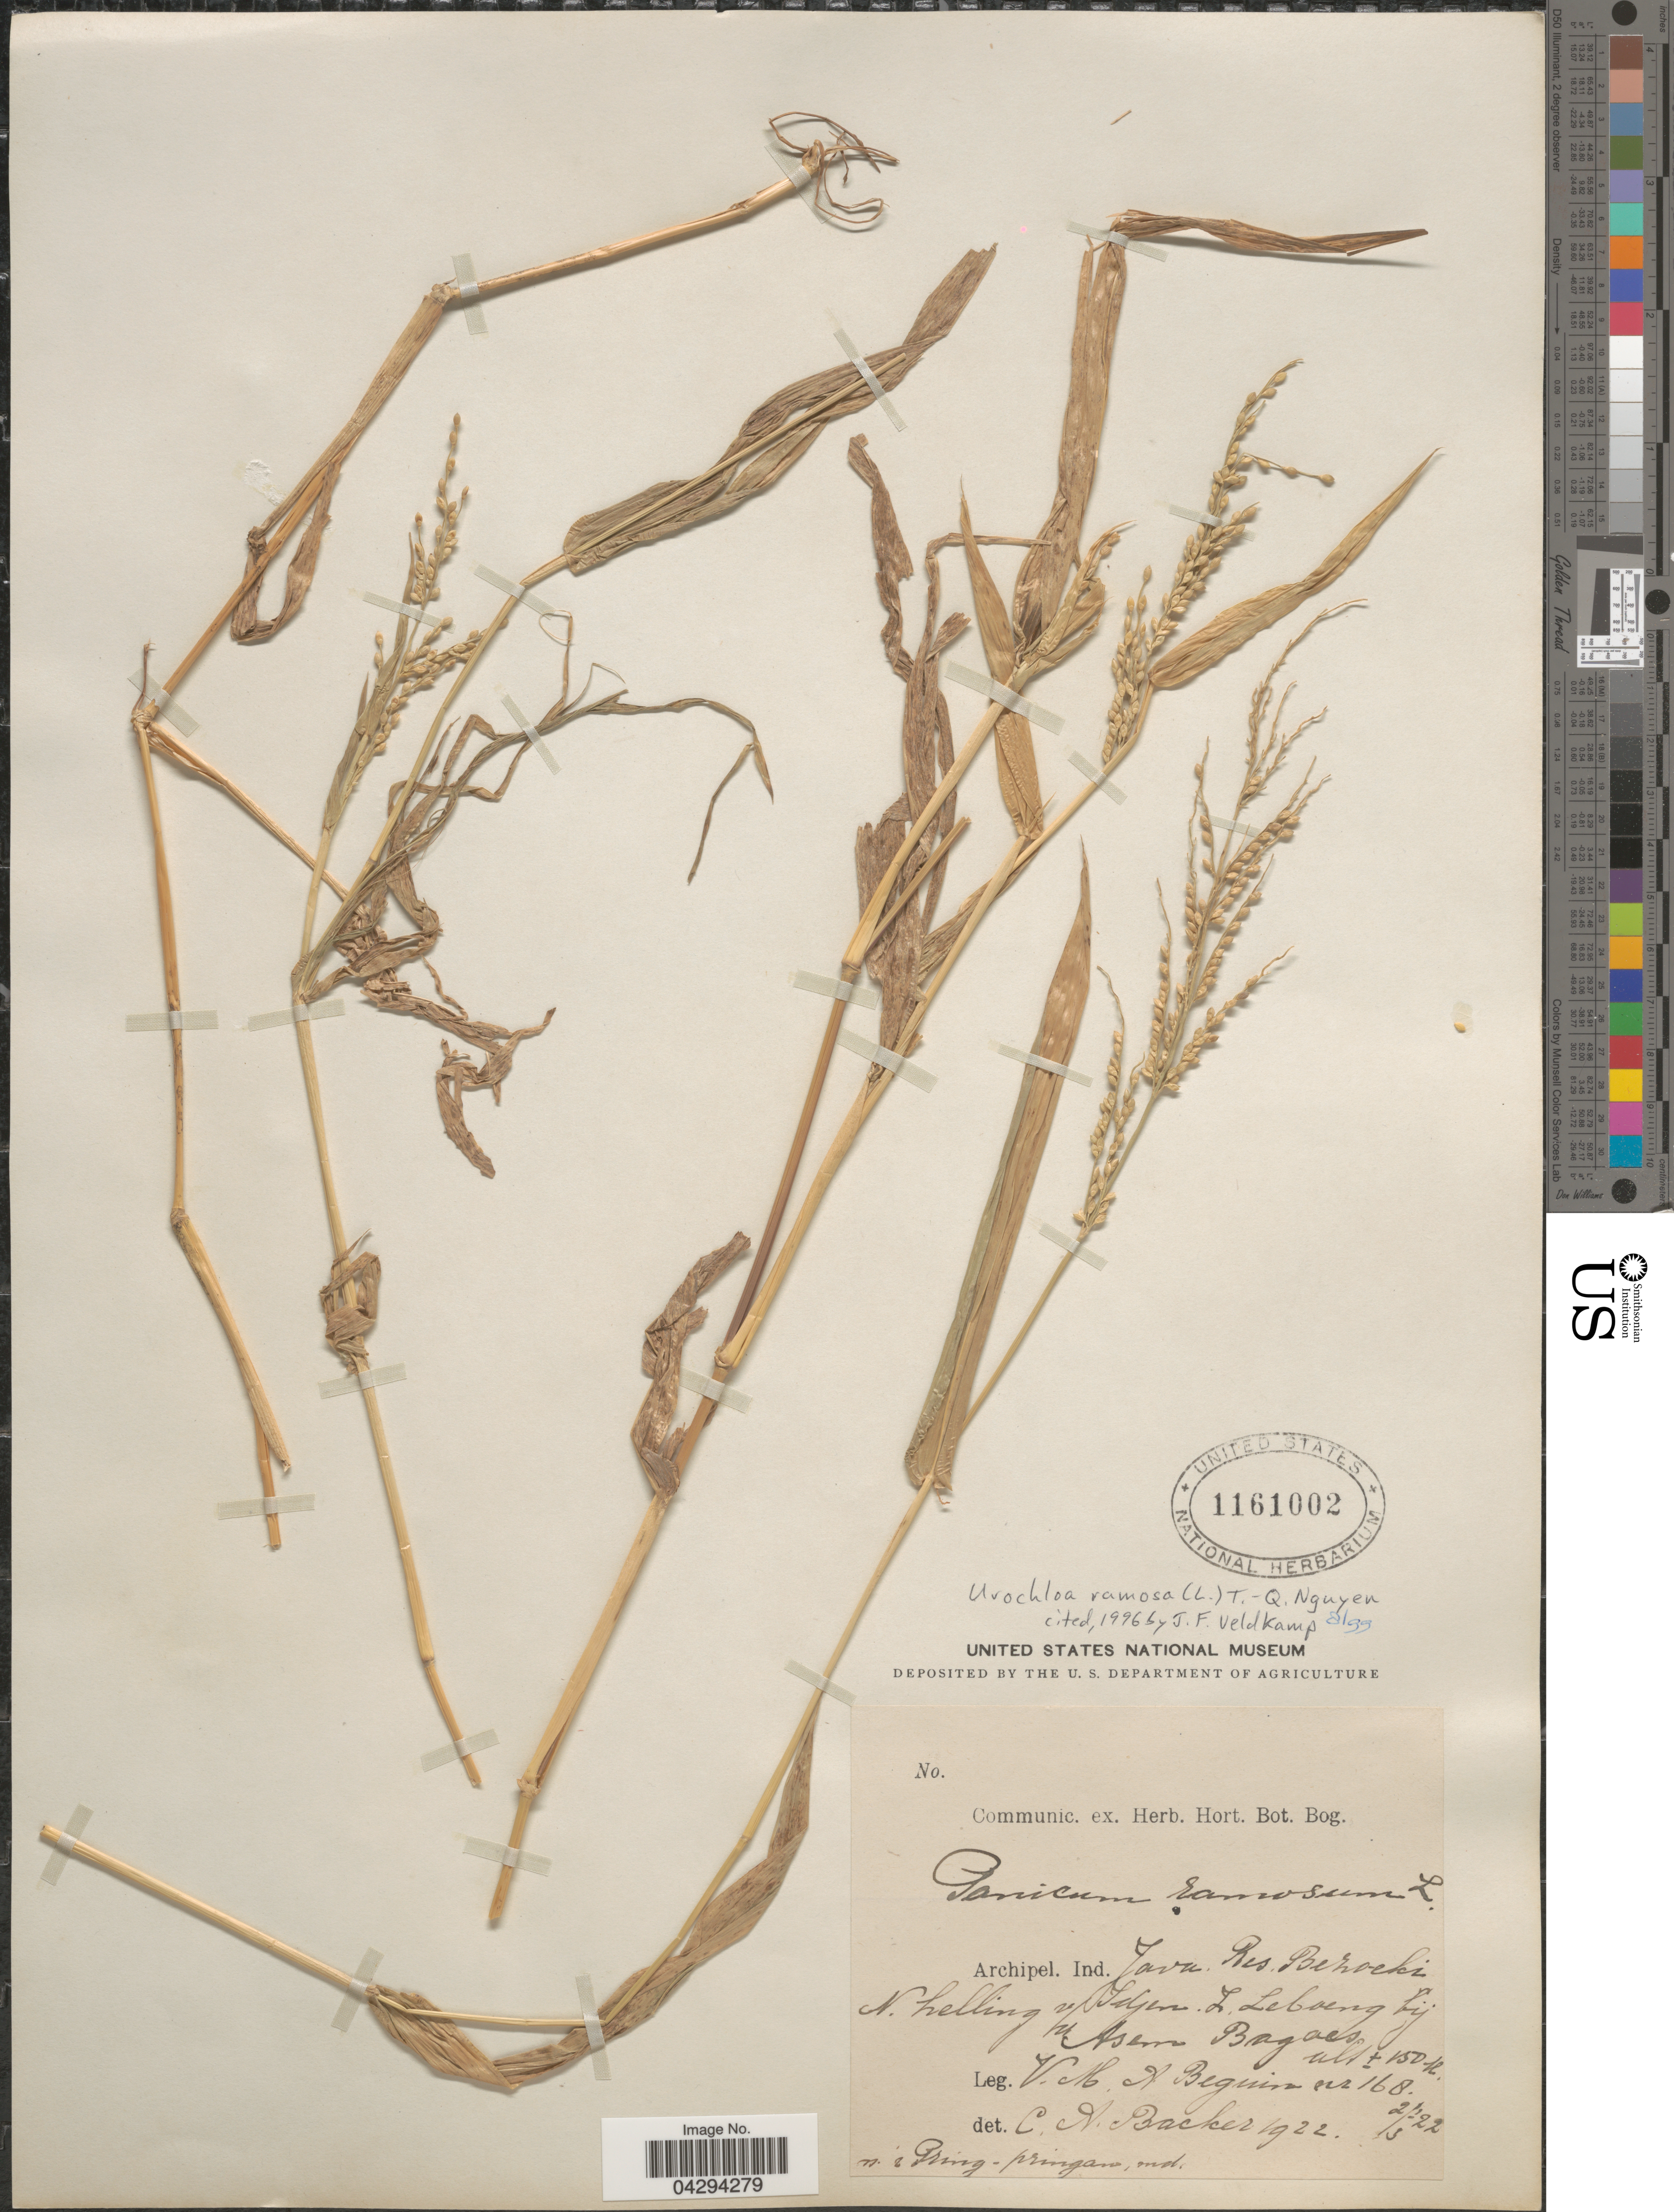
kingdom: Plantae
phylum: Tracheophyta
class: Liliopsida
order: Poales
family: Poaceae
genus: Urochloa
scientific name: Urochloa ramosa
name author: T.Q. Nguyen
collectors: V. Beguin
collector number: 168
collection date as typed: Transcribed d/m/y: /2/22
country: Indonesia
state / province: Java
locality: Archipel. Ind. Res. Bezoeki. N. helling v/Idjen Z. Leboeng bij Asem Bagoes.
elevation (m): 150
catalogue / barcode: US 1161002